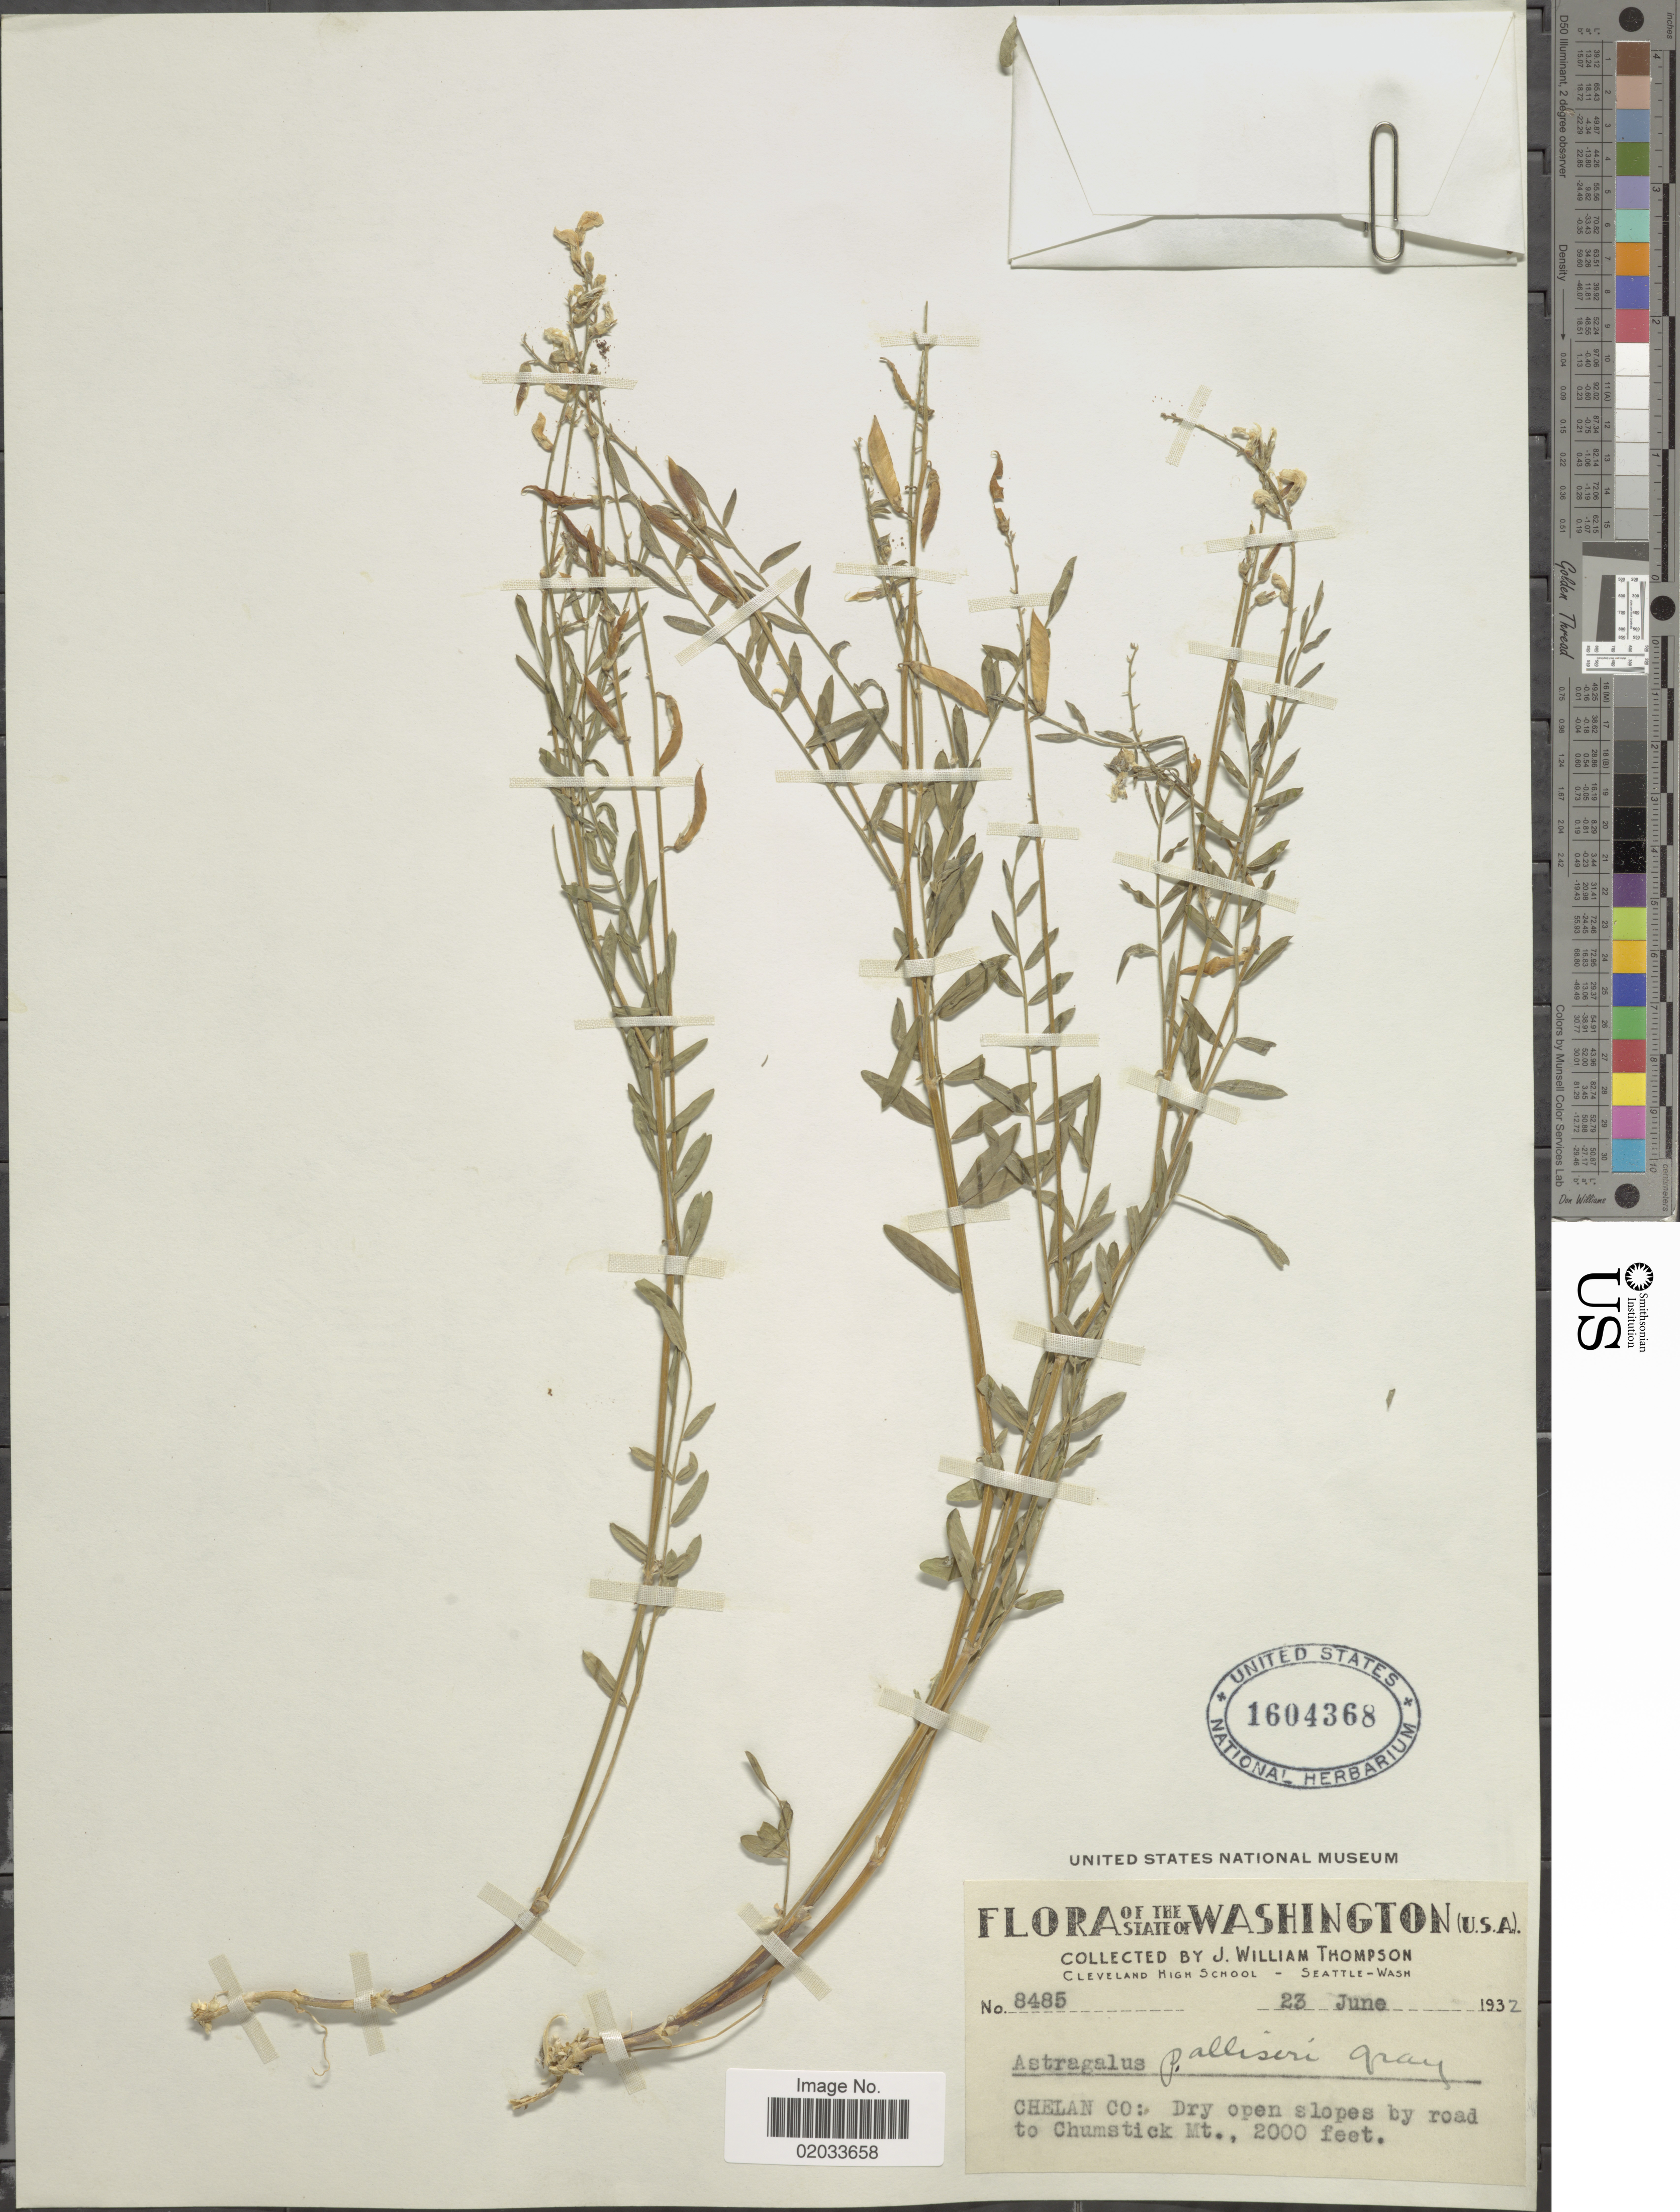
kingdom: Plantae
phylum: Tracheophyta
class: Magnoliopsida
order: Fabales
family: Fabaceae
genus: Astragalus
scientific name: Astragalus palliseri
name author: A. Gray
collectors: J. W. Thompson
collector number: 8485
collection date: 1932-06-23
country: United States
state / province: Washington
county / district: Chelan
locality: Chelan Co: dry open slopes by road to Chumstick Mt.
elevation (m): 610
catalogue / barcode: US 1604368